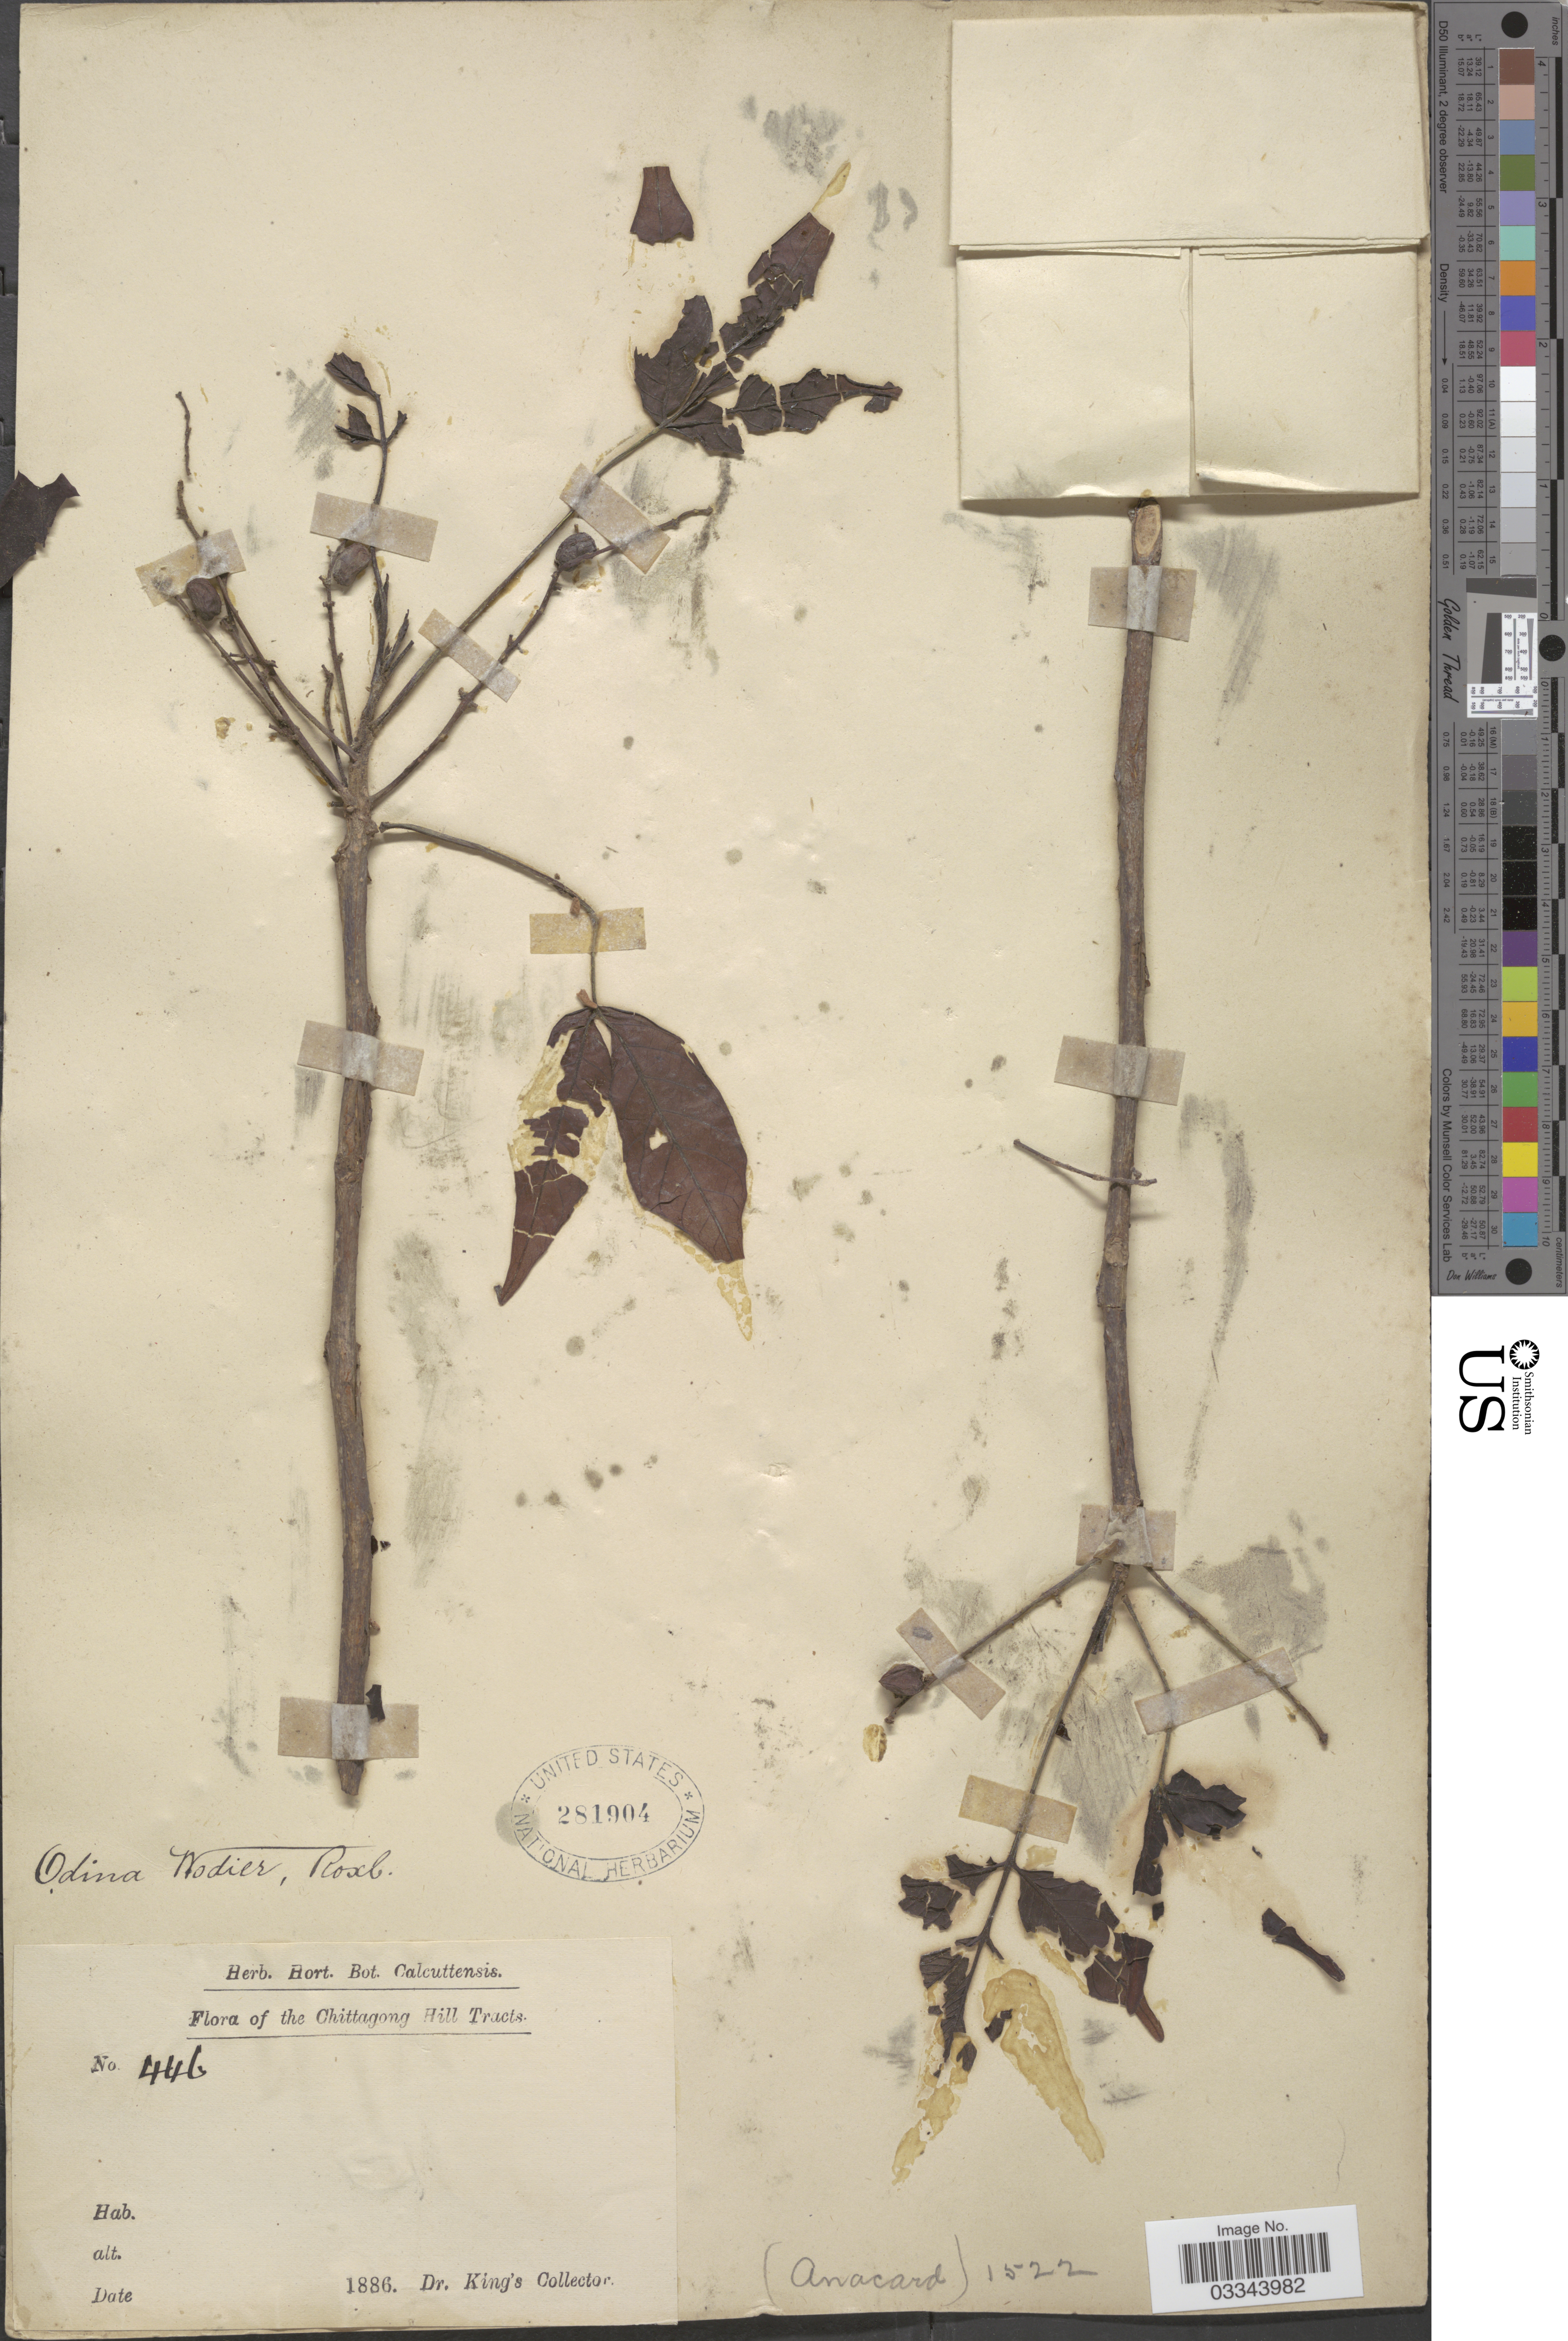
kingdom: Plantae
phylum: Tracheophyta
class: Magnoliopsida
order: Sapindales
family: Anacardiaceae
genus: Lannea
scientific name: Lannea grandis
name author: (Dennst.) Engl.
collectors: Dr. King's collector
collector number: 446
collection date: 1886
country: Bangladesh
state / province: Chittagong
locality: Chittagong Hill Tracts.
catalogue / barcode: US 281904